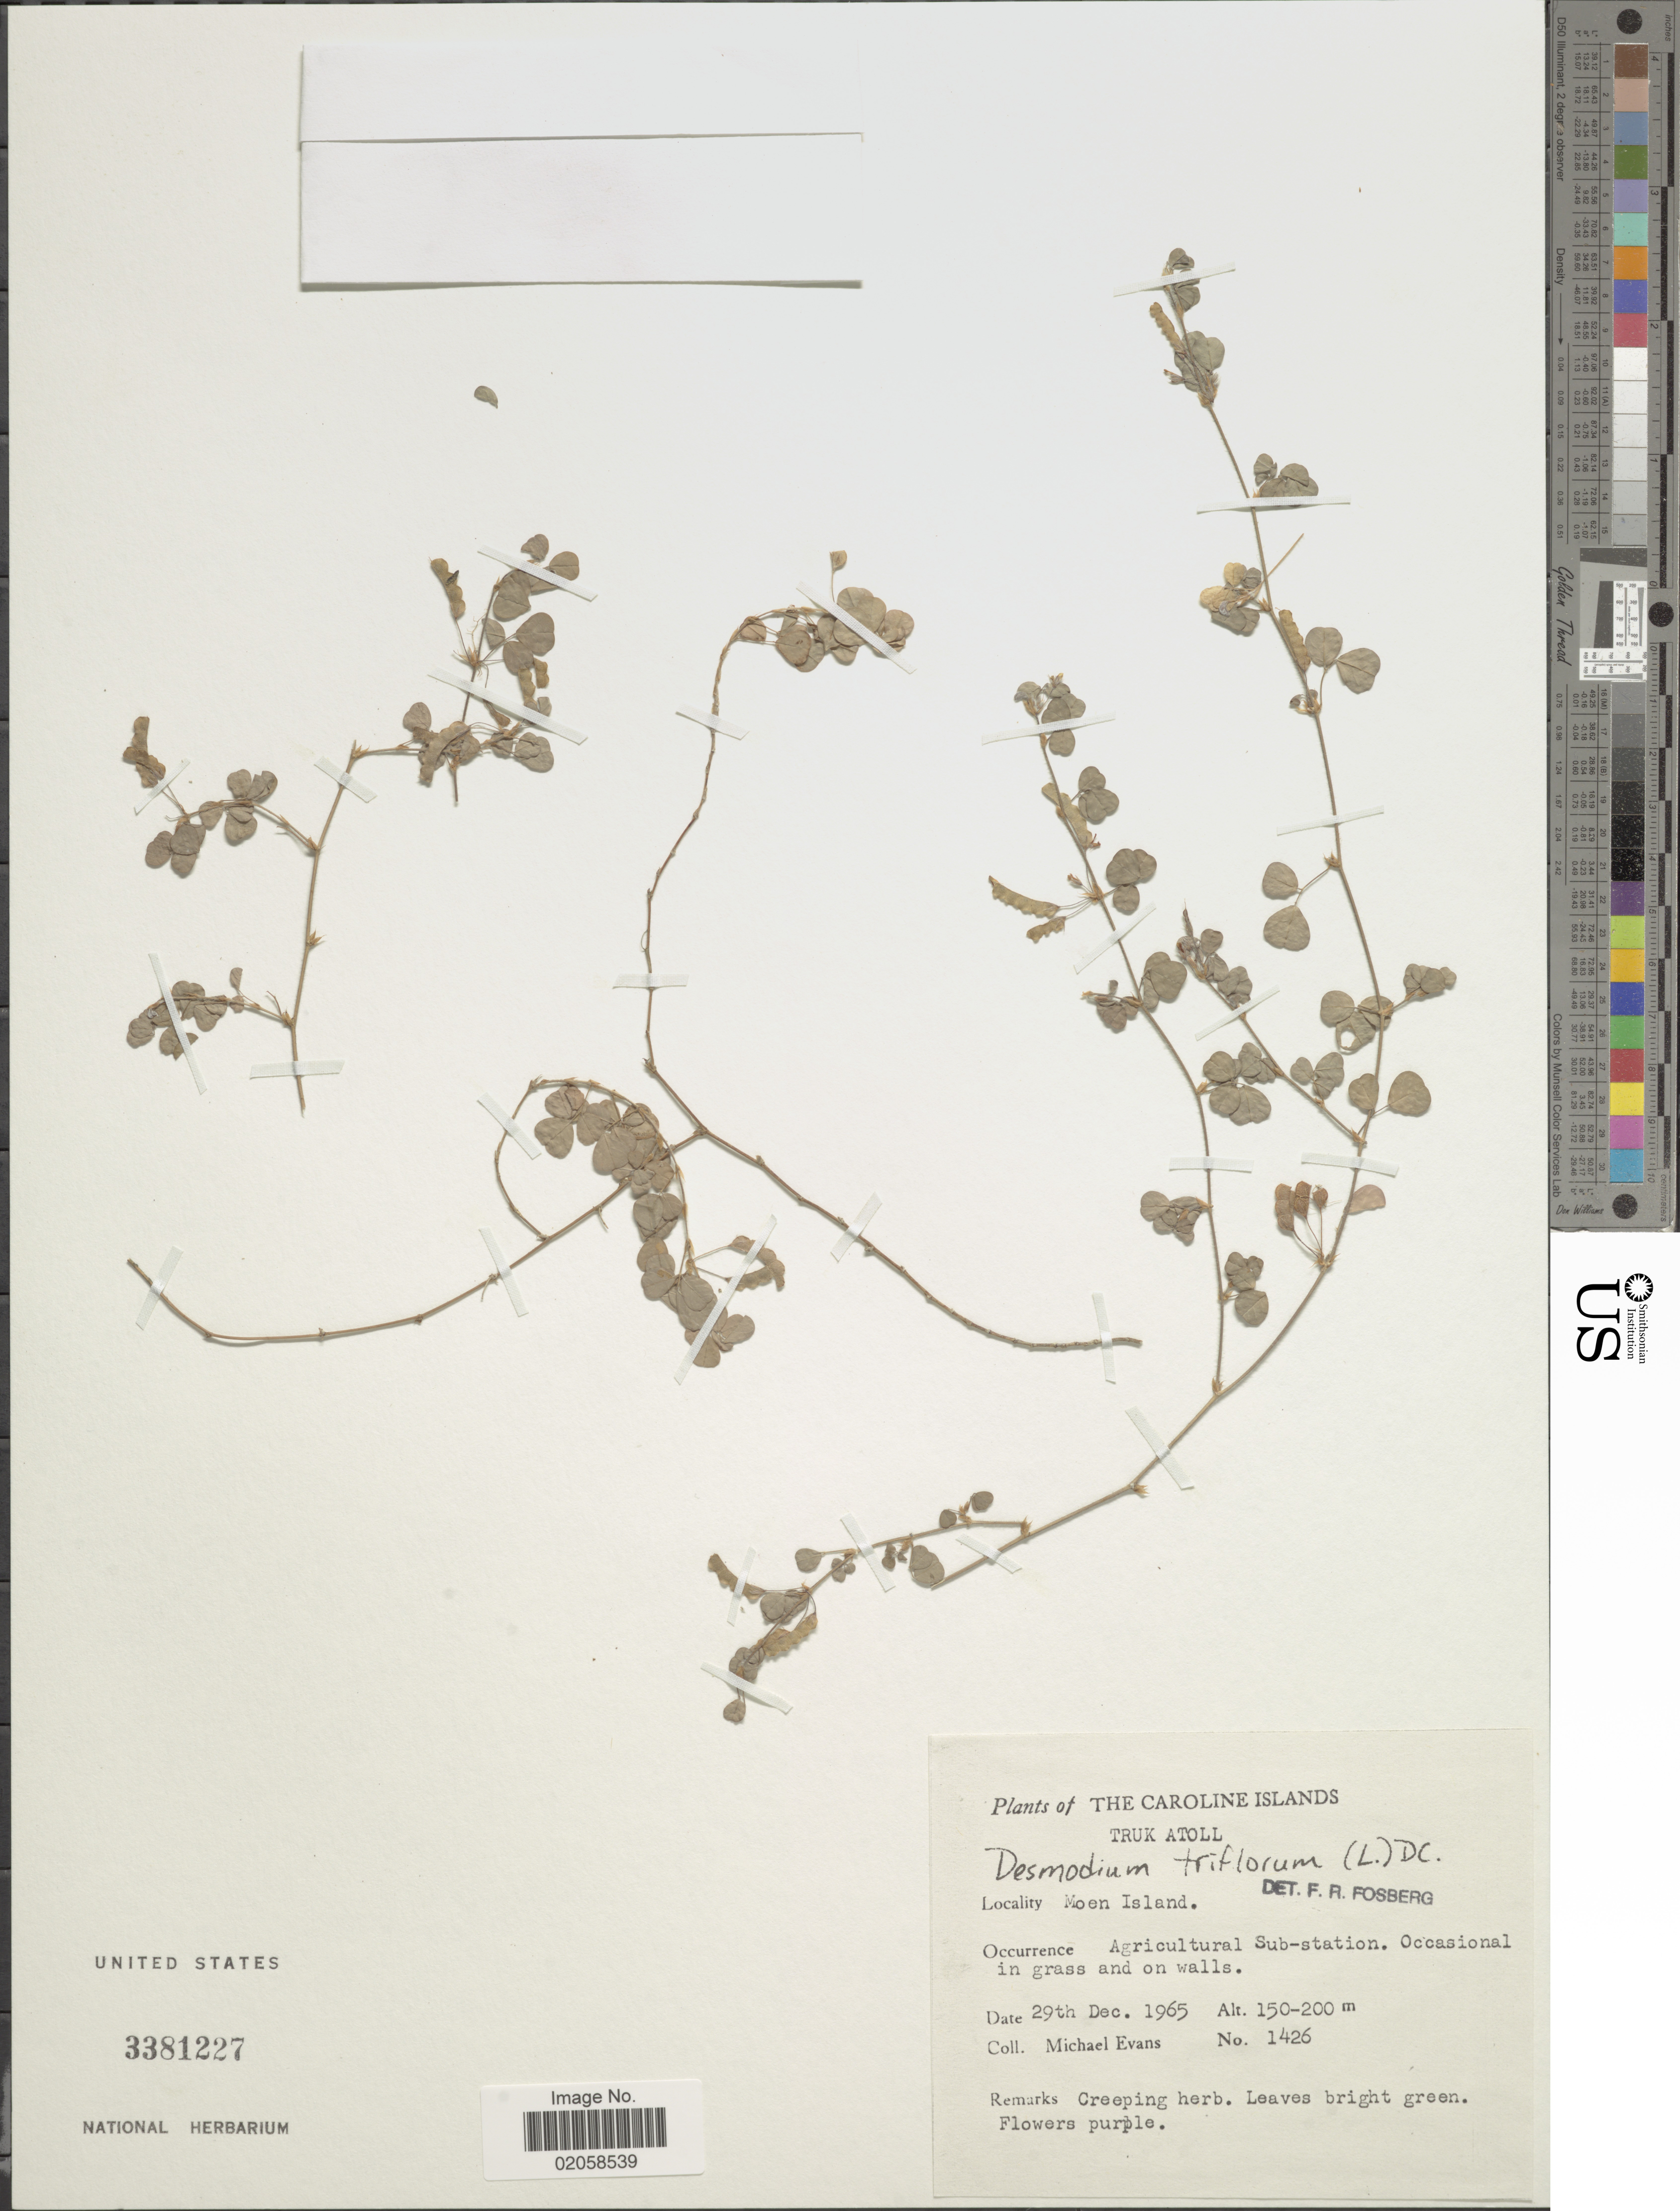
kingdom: Plantae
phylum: Tracheophyta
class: Magnoliopsida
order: Fabales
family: Fabaceae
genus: Grona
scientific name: Grona triflora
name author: (L.) H. Ohashi & K. Ohashi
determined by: Strong, Mark T., (BOT), Smithsonian Institution - National Museum of Natural History (UNITED STATES)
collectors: M. Evans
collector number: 1426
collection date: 1965-12-29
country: Micronesia, Federated States of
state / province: Truk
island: Moen [Wono]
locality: Caroline Islands, Truk Atoll, Moen Island, Agricultural Sub-station.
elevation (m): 150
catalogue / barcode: US 3381227